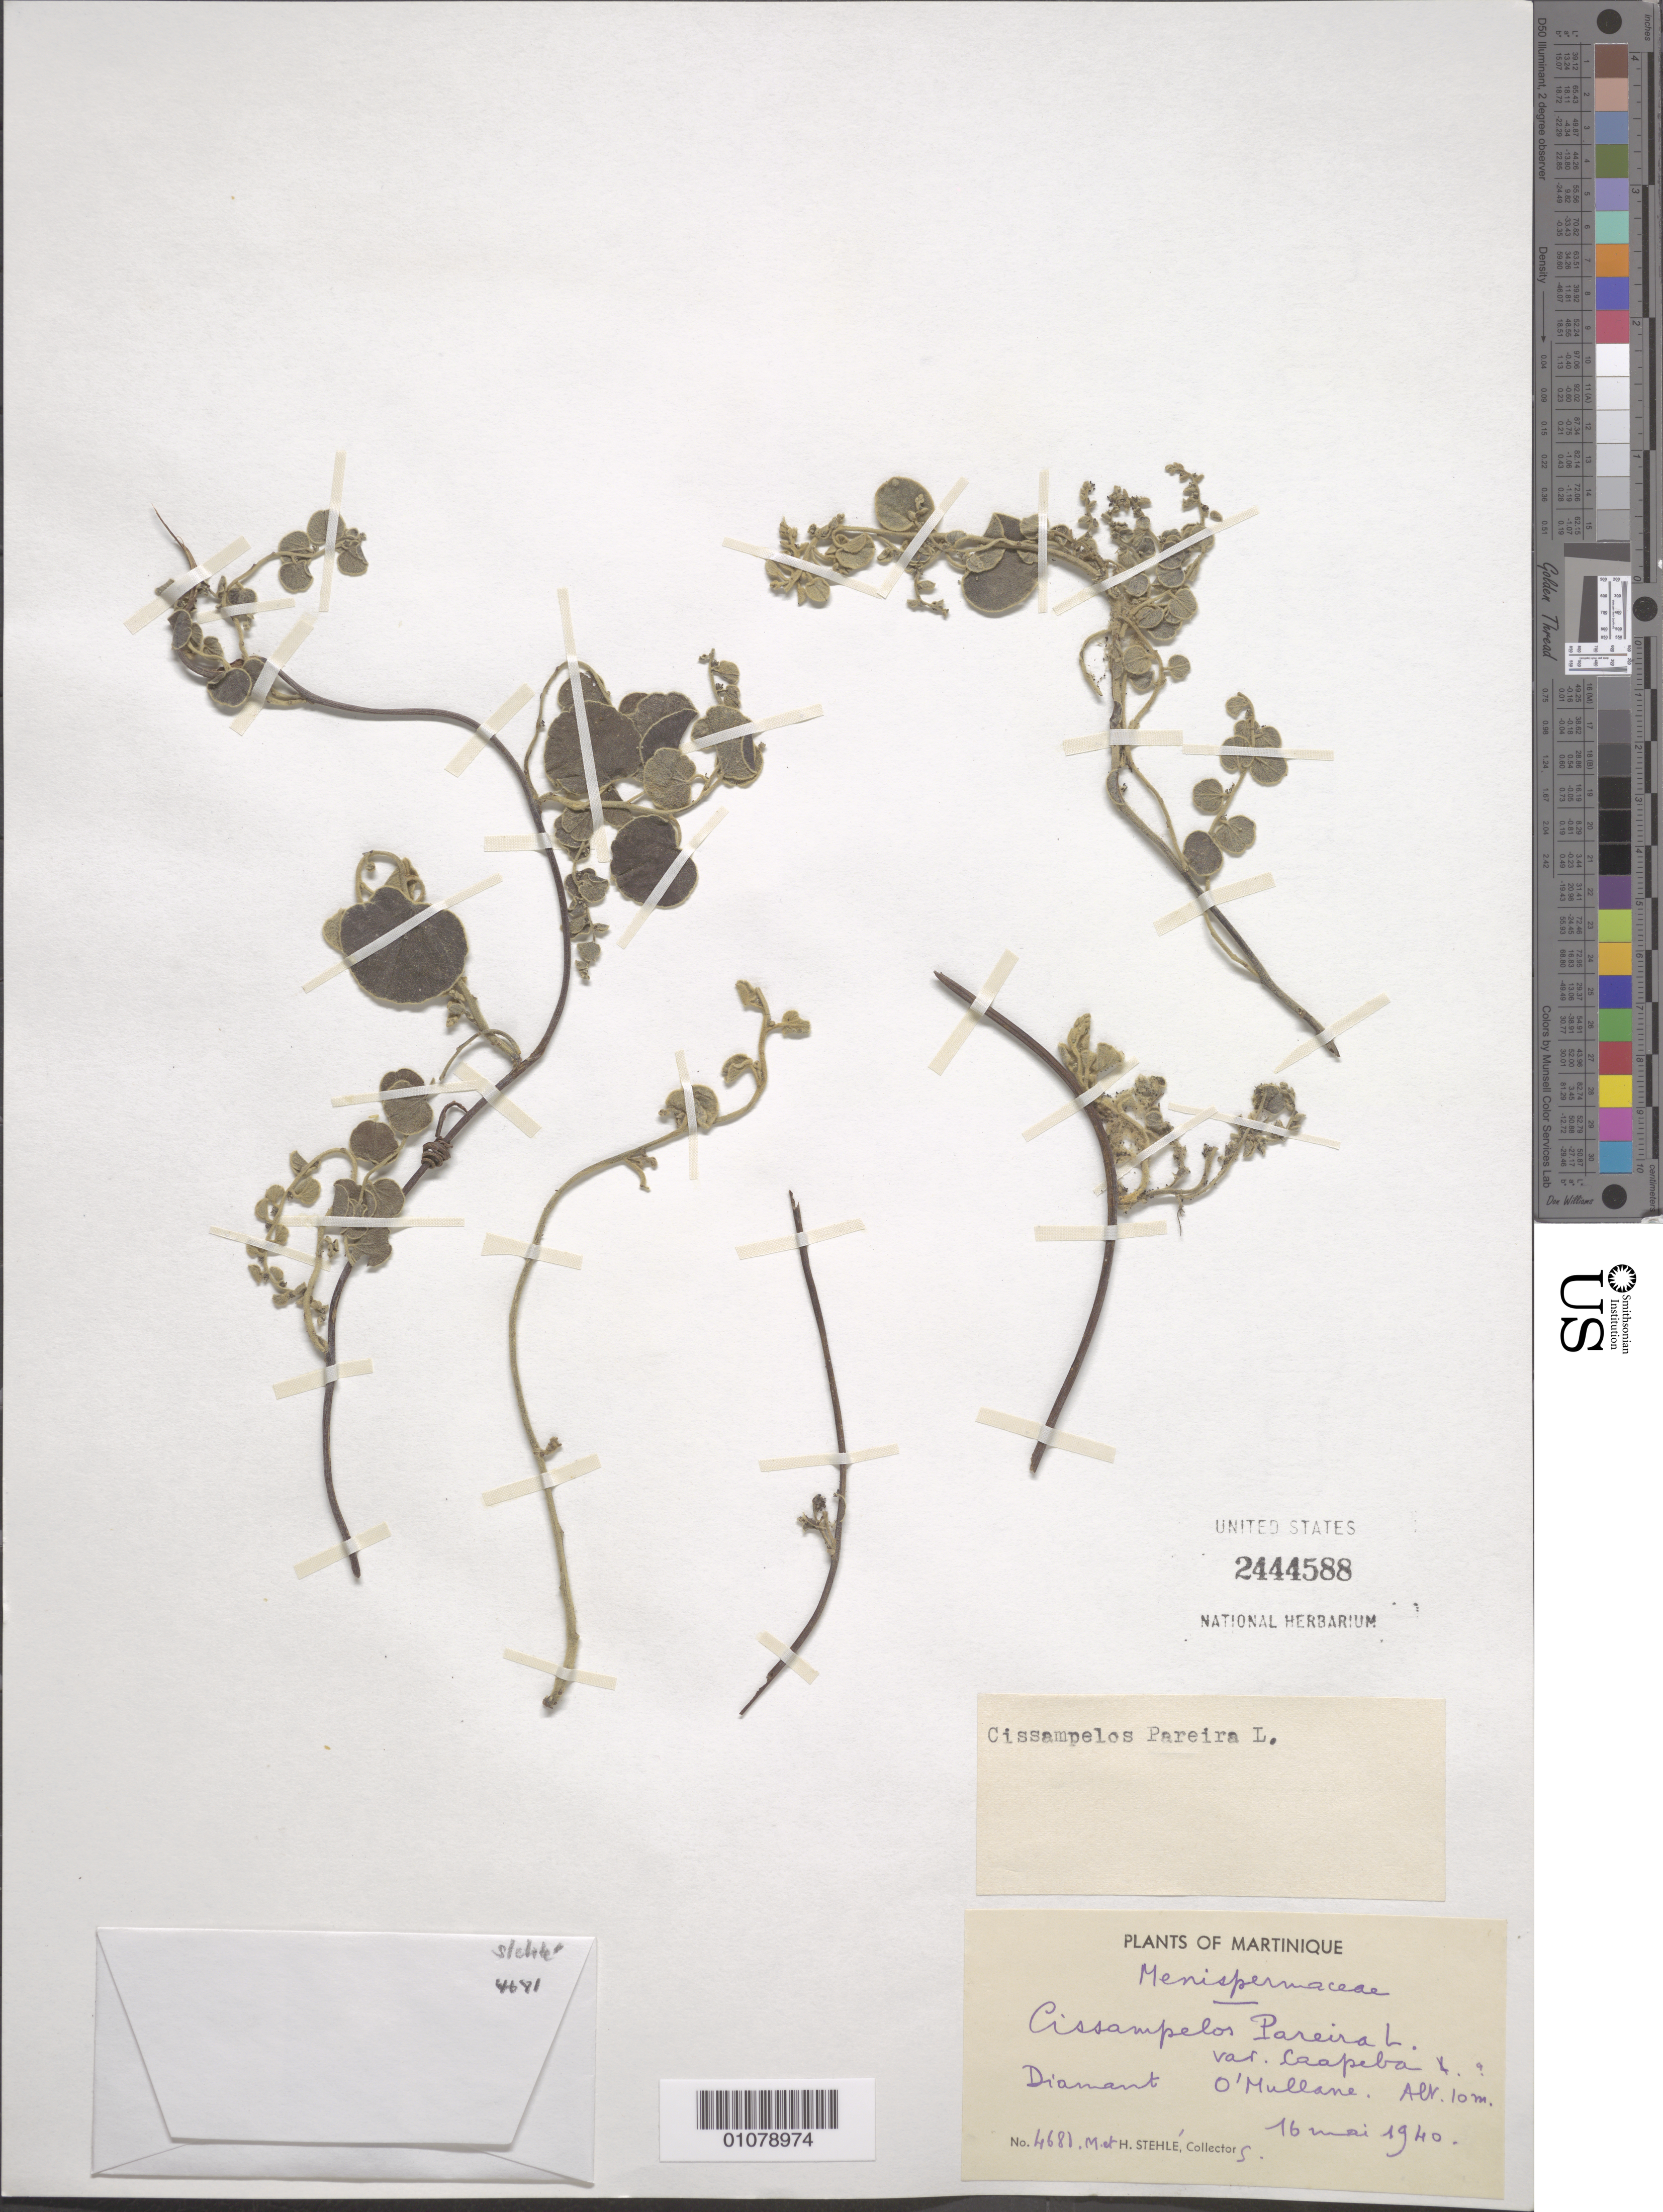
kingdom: Plantae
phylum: Tracheophyta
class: Magnoliopsida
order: Ranunculales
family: Menispermaceae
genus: Cissampelos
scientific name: Cissampelos pareira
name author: L.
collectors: H. Stehlé & M. Stehlé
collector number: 4681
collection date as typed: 16 May 1940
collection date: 1940-05-16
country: Martinique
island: Martinique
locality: Diamant, O' Mullane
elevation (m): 10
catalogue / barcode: US 2444588